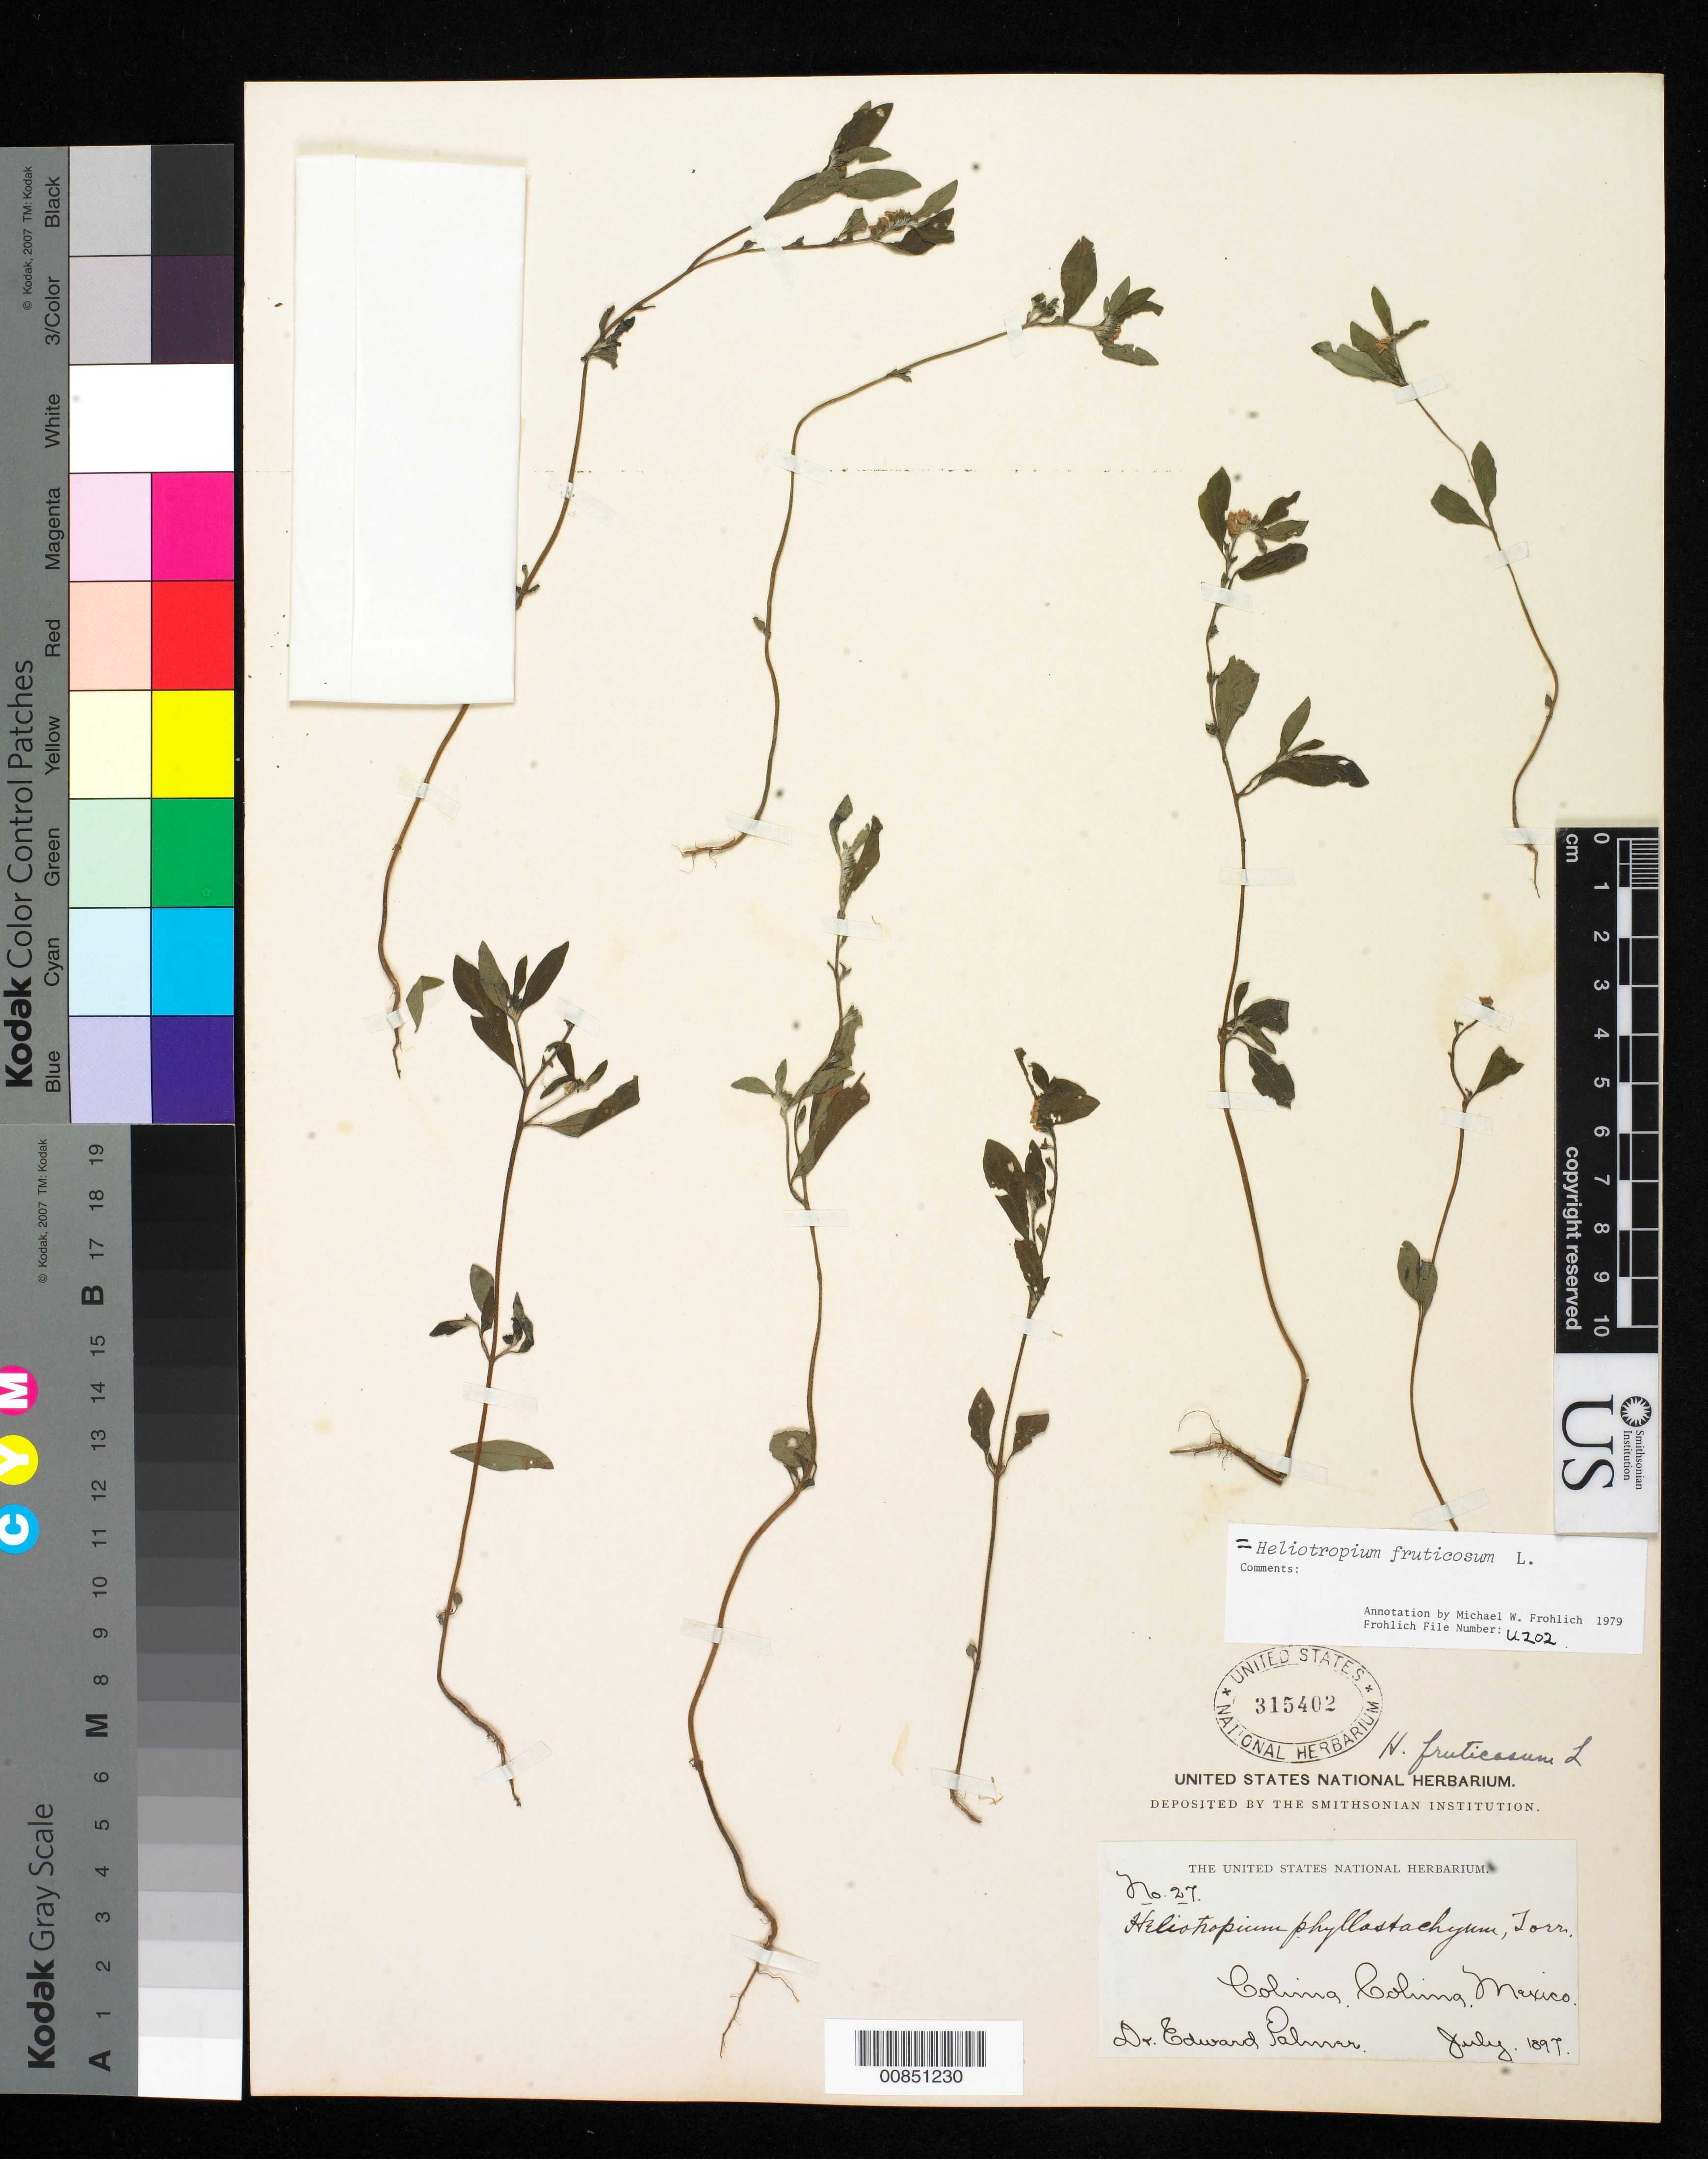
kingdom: Plantae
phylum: Tracheophyta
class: Magnoliopsida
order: Boraginales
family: Heliotropiaceae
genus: Euploca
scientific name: Euploca fruticosa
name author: (L.) J.I.M. Melo & Semir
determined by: Feuillet, C.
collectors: E. Palmer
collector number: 27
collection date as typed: Jul 1897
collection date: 1897-07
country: Mexico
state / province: Colima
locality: Colima, Colima.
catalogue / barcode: US 315402